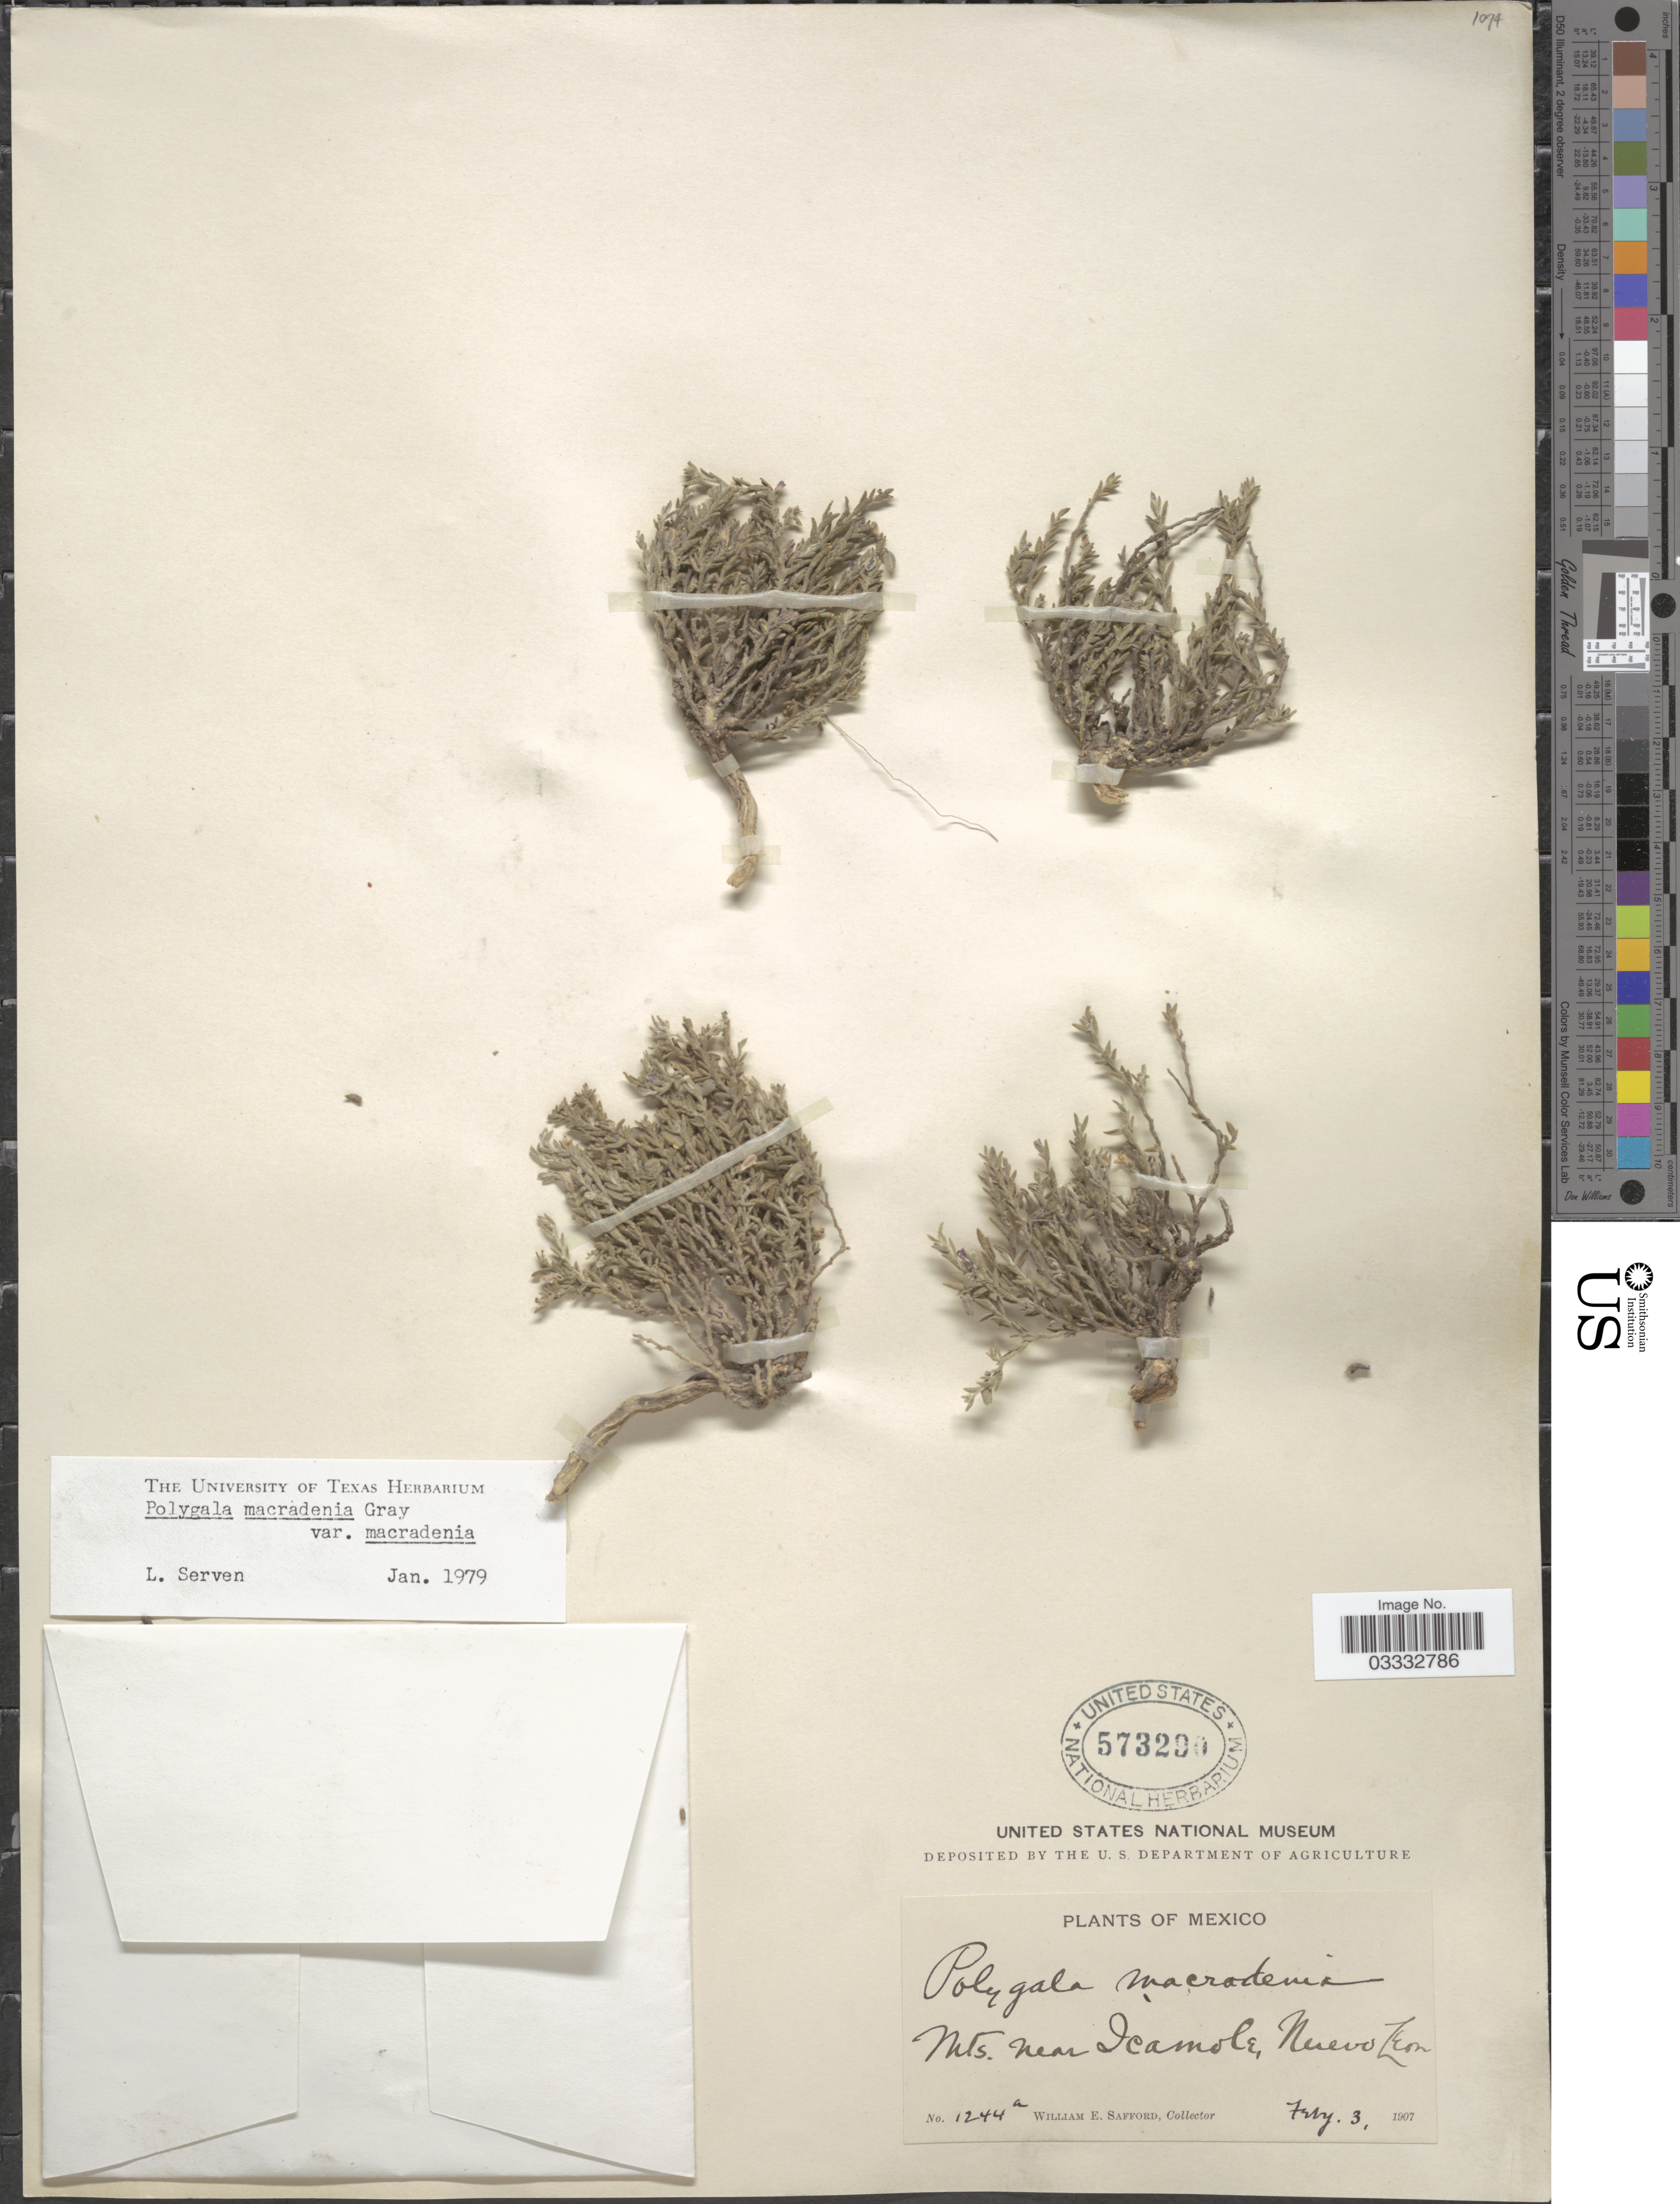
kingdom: Plantae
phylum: Tracheophyta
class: Magnoliopsida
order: Fabales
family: Polygalaceae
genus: Hebecarpa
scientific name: Hebecarpa macradenia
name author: (A. Gray) J.R. Abbott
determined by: Strong, Mark T., (BOT), Smithsonian Institution - National Museum of Natural History (UNITED STATES)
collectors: W. E. Safford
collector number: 1244a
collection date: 1907-02-03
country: Mexico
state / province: Nuevo León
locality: Mts. near Icamole.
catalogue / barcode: US 573290